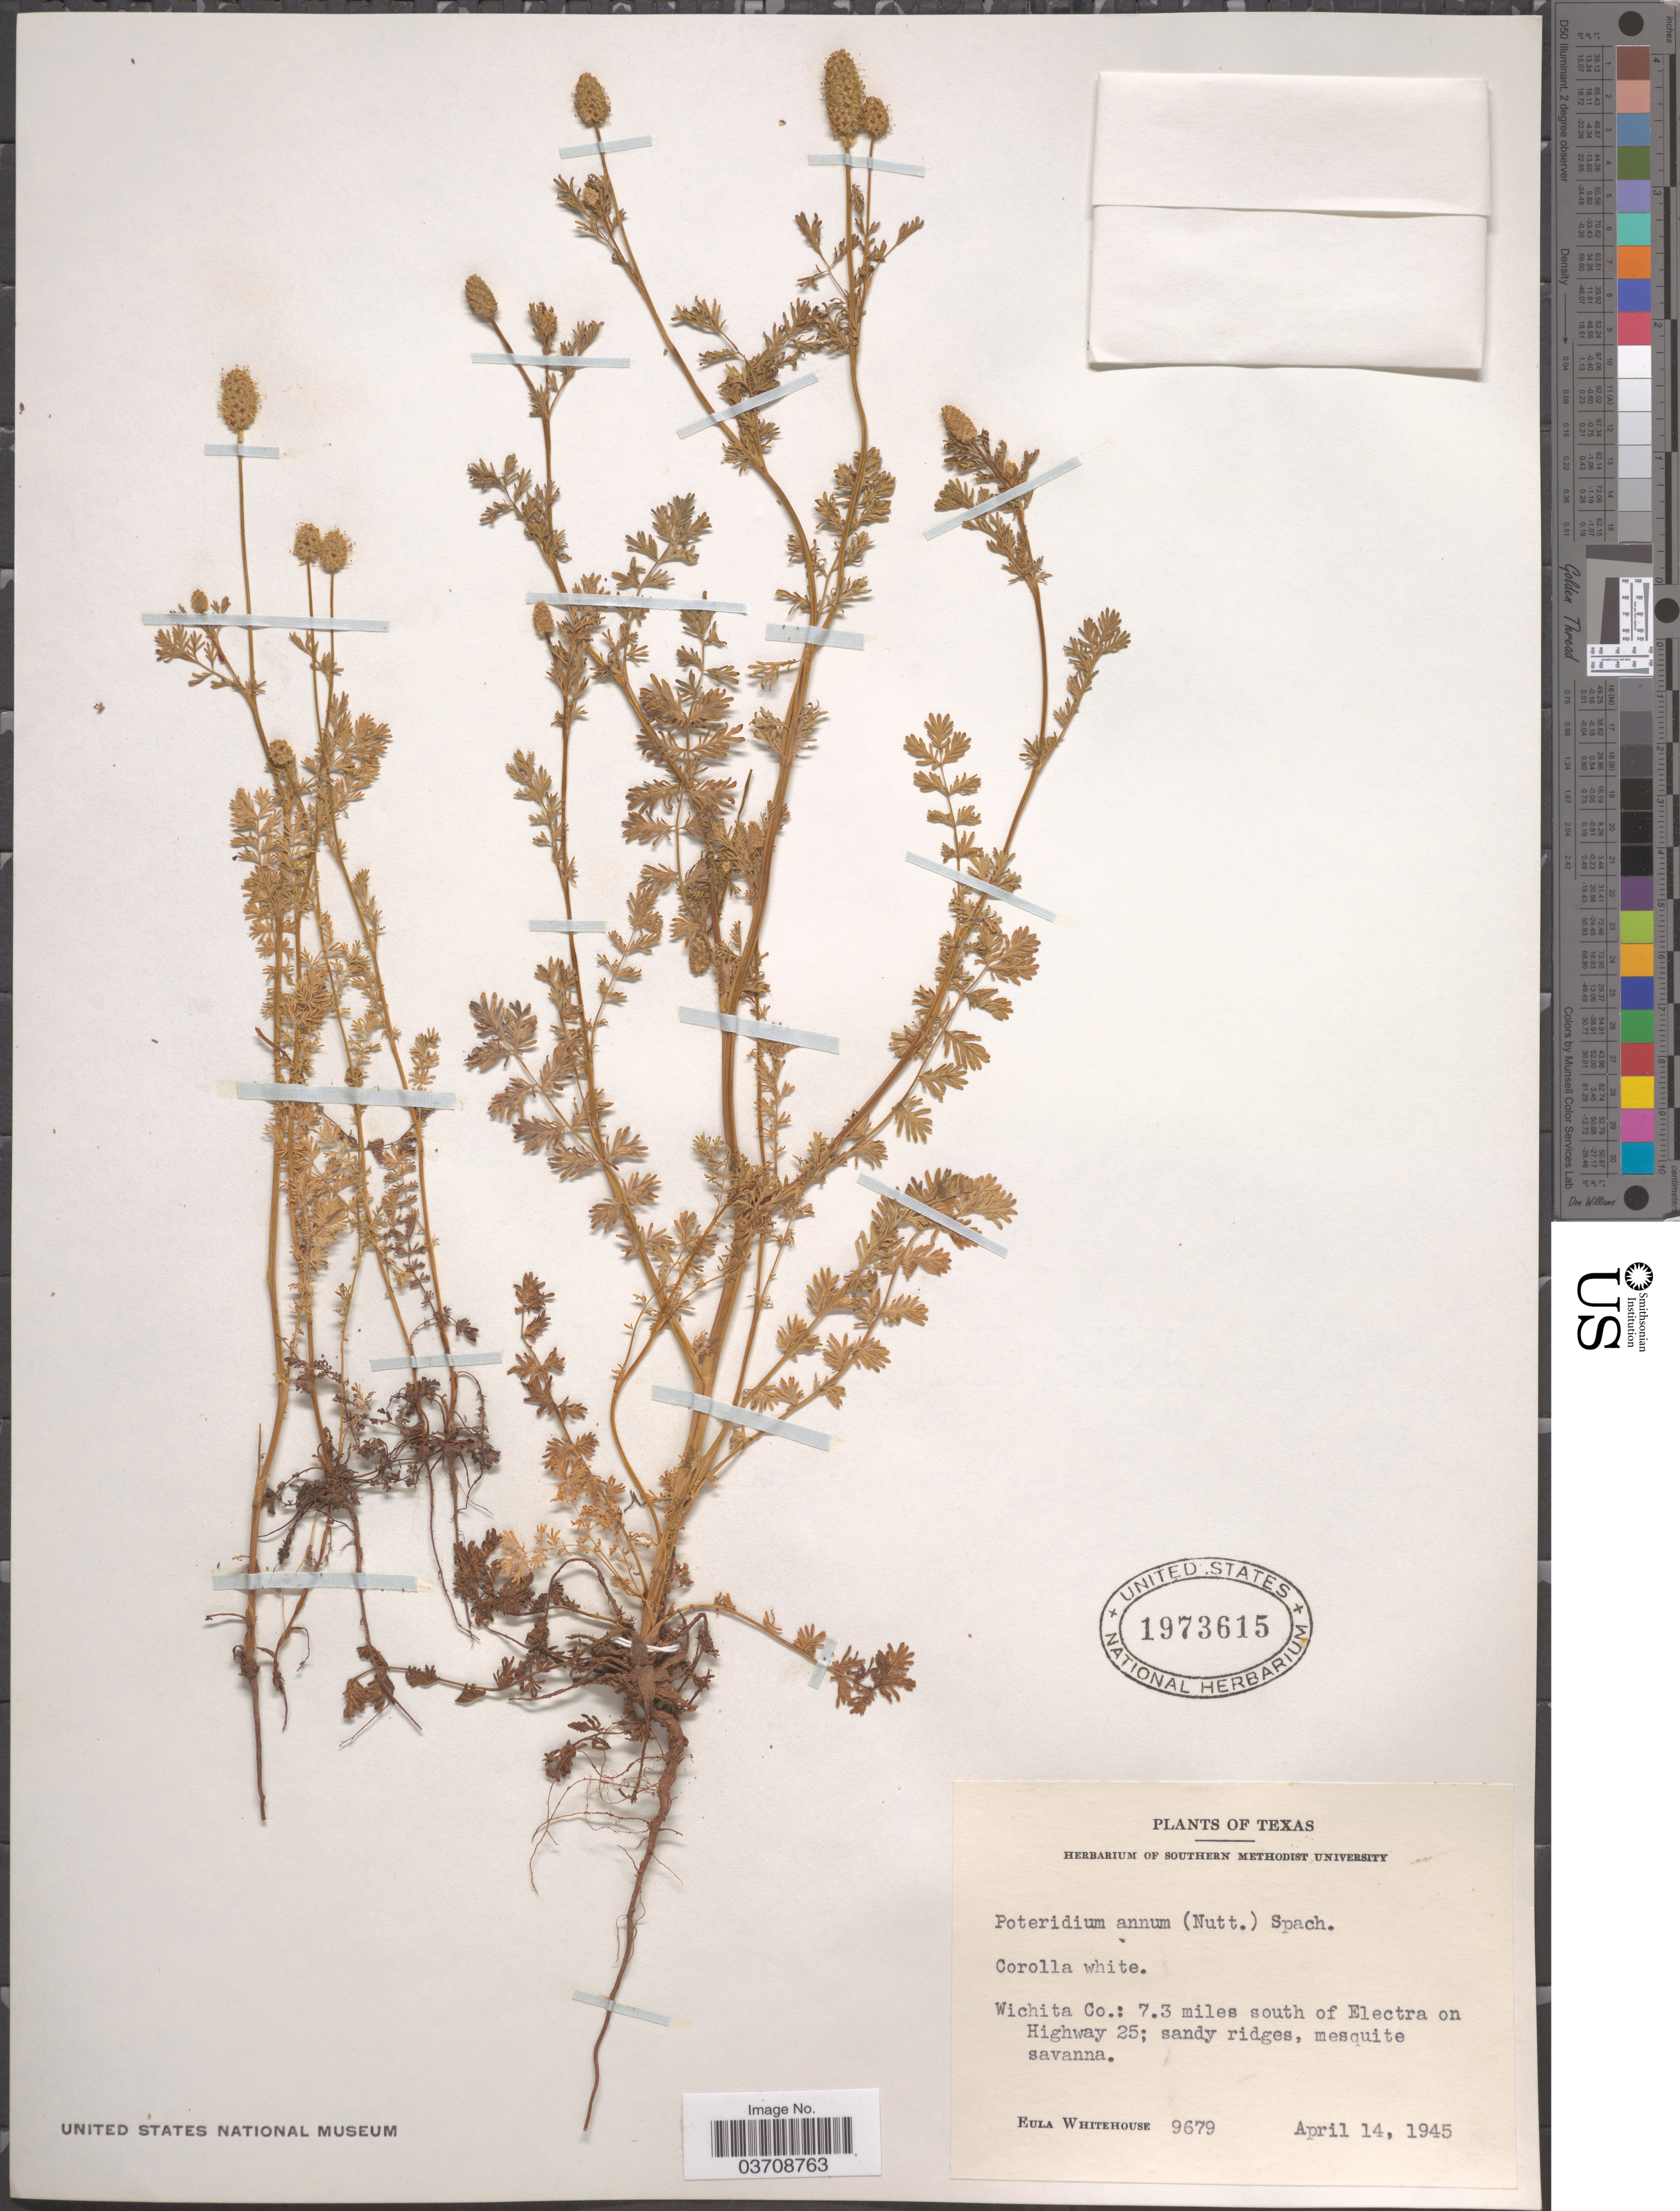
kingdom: Plantae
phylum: Tracheophyta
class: Magnoliopsida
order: Rosales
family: Rosaceae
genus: Sanguisorba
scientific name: Sanguisorba annua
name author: (Nutt. ex Hook.) Torr. & A. Gray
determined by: Strong, Mark T., (BOT), Smithsonian Institution - National Museum of Natural History (UNITED STATES)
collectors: E. Whitehouse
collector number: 9679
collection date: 1945-04-14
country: United States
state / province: Texas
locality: Wichita Co.: 7.3 miles south of Electra on Highway 25.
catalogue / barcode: US 1973615